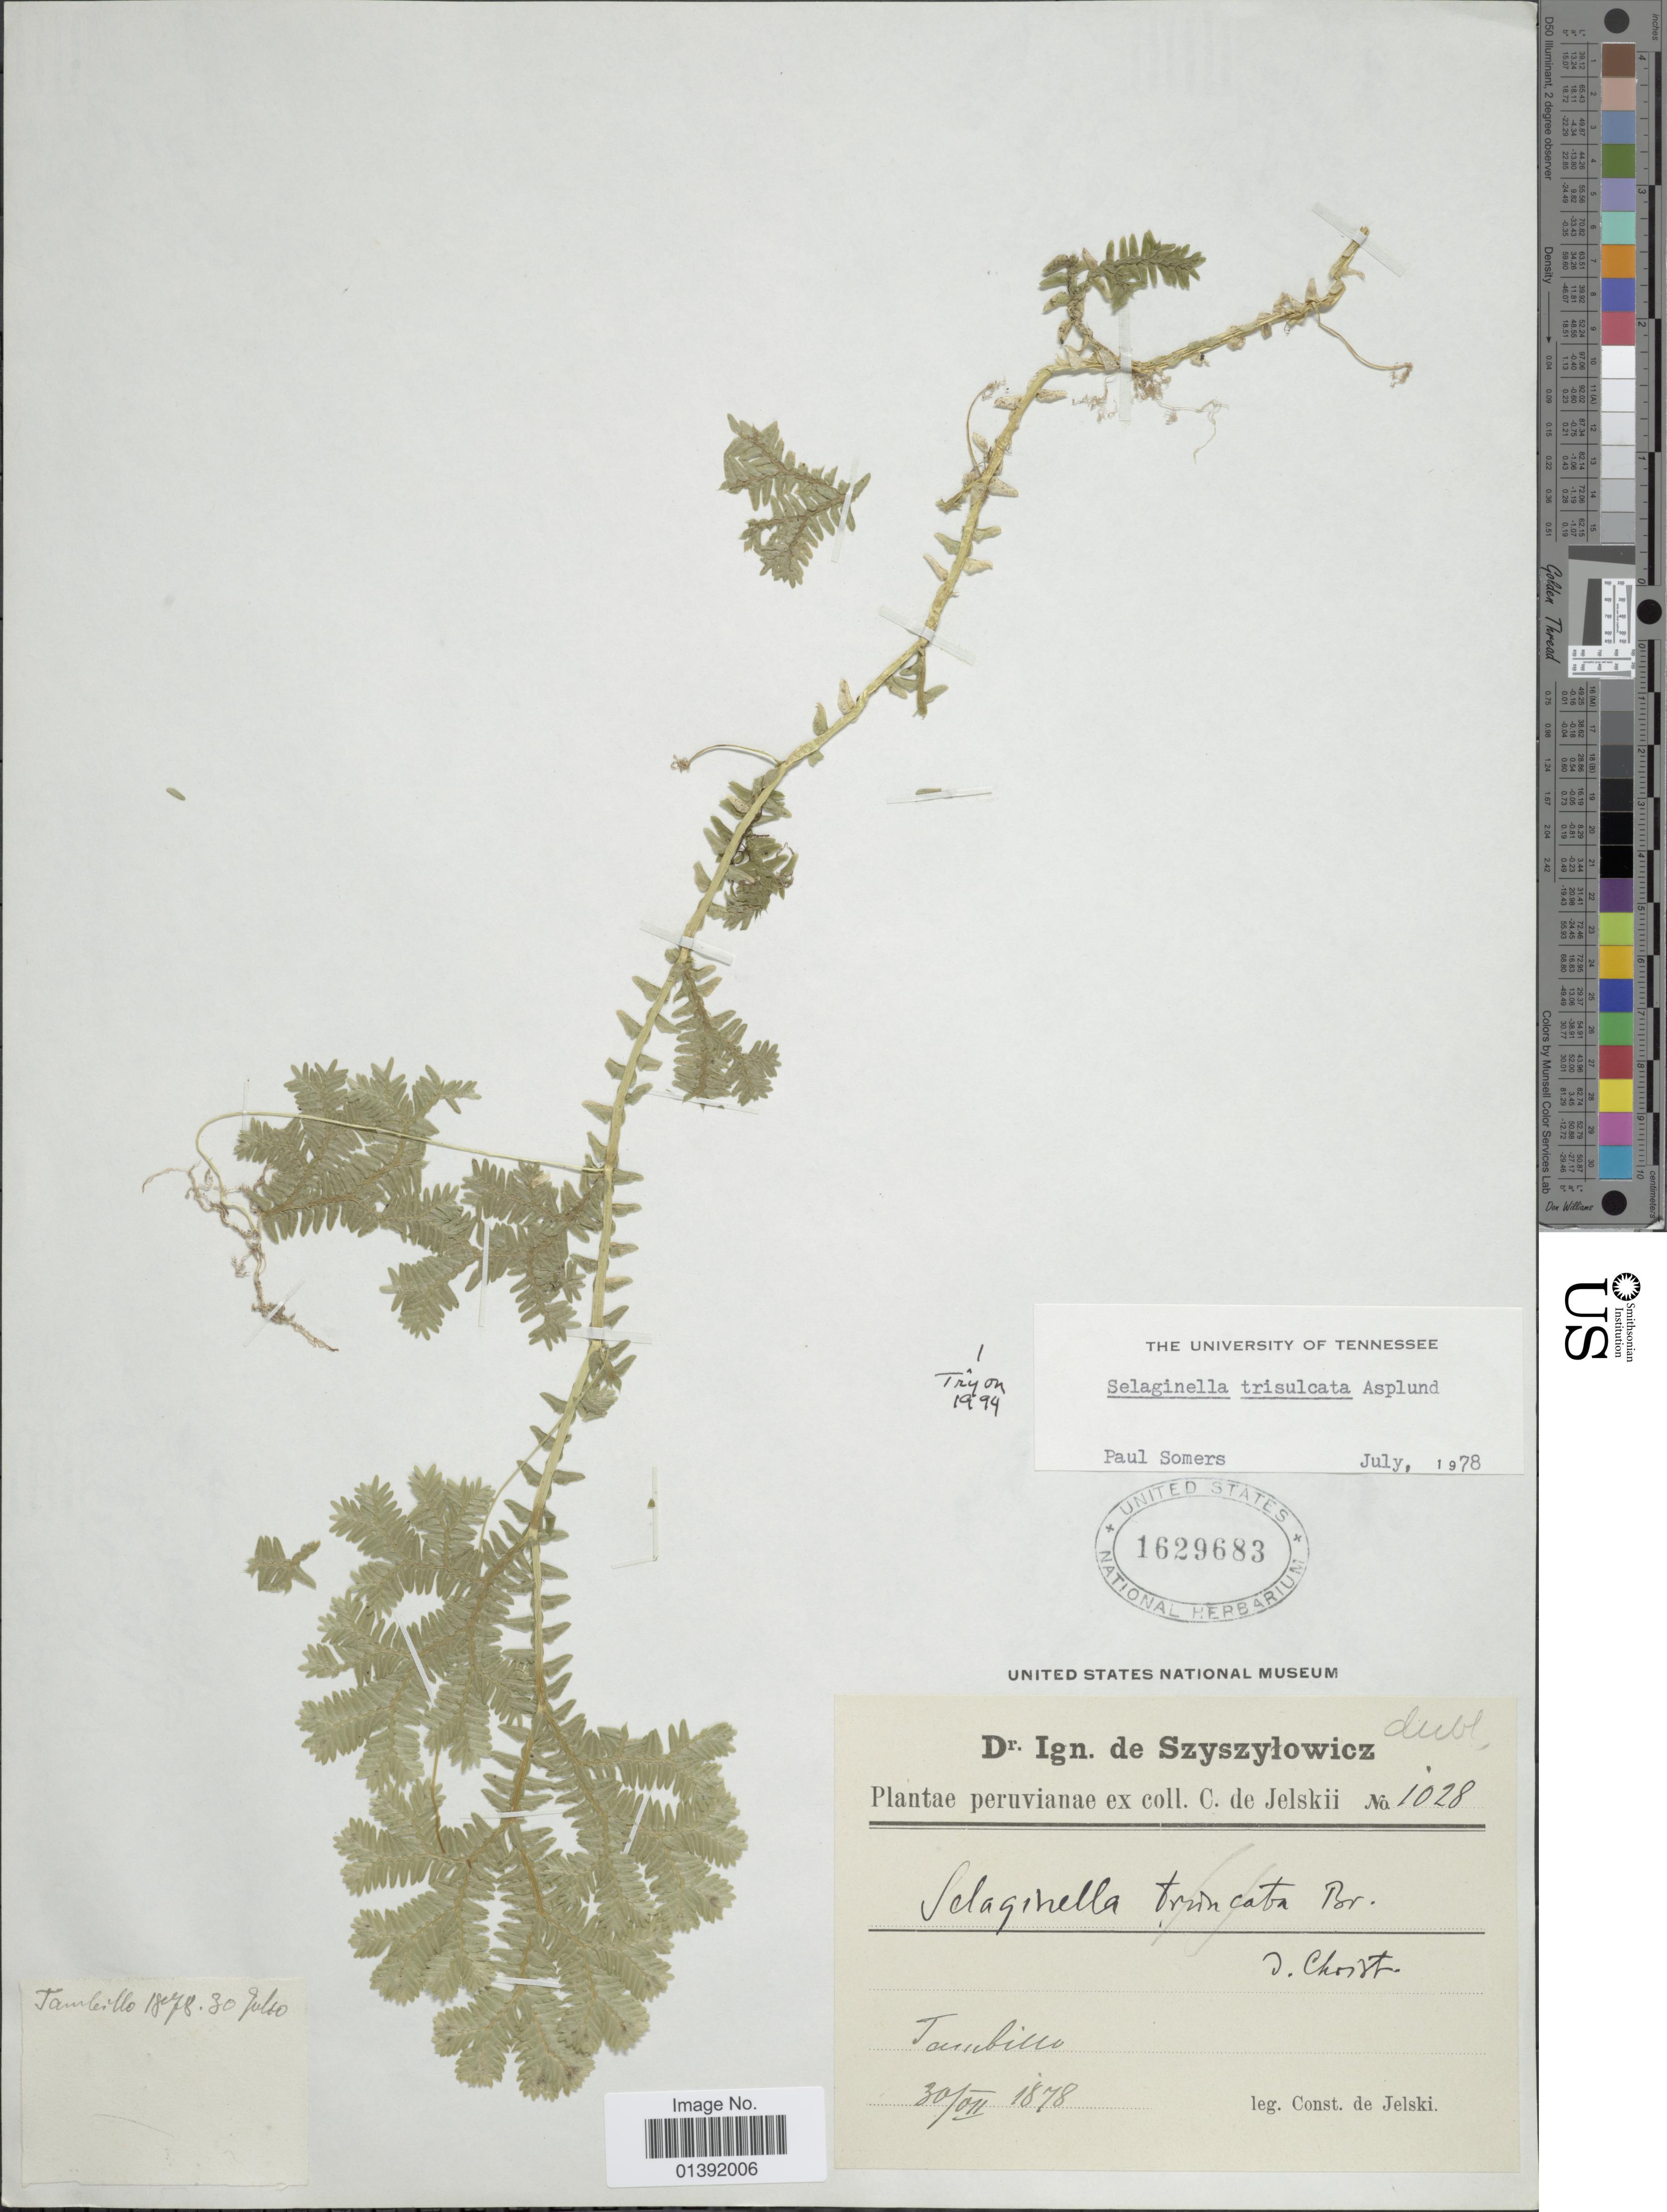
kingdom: Plantae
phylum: Tracheophyta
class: Lycopodiopsida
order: Selaginellales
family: Selaginellaceae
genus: Selaginella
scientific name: Selaginella trisulcata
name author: Aspl.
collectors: C. Jelskii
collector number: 1028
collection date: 1878-07-30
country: Peru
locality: Tambillo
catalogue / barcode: US 1629683